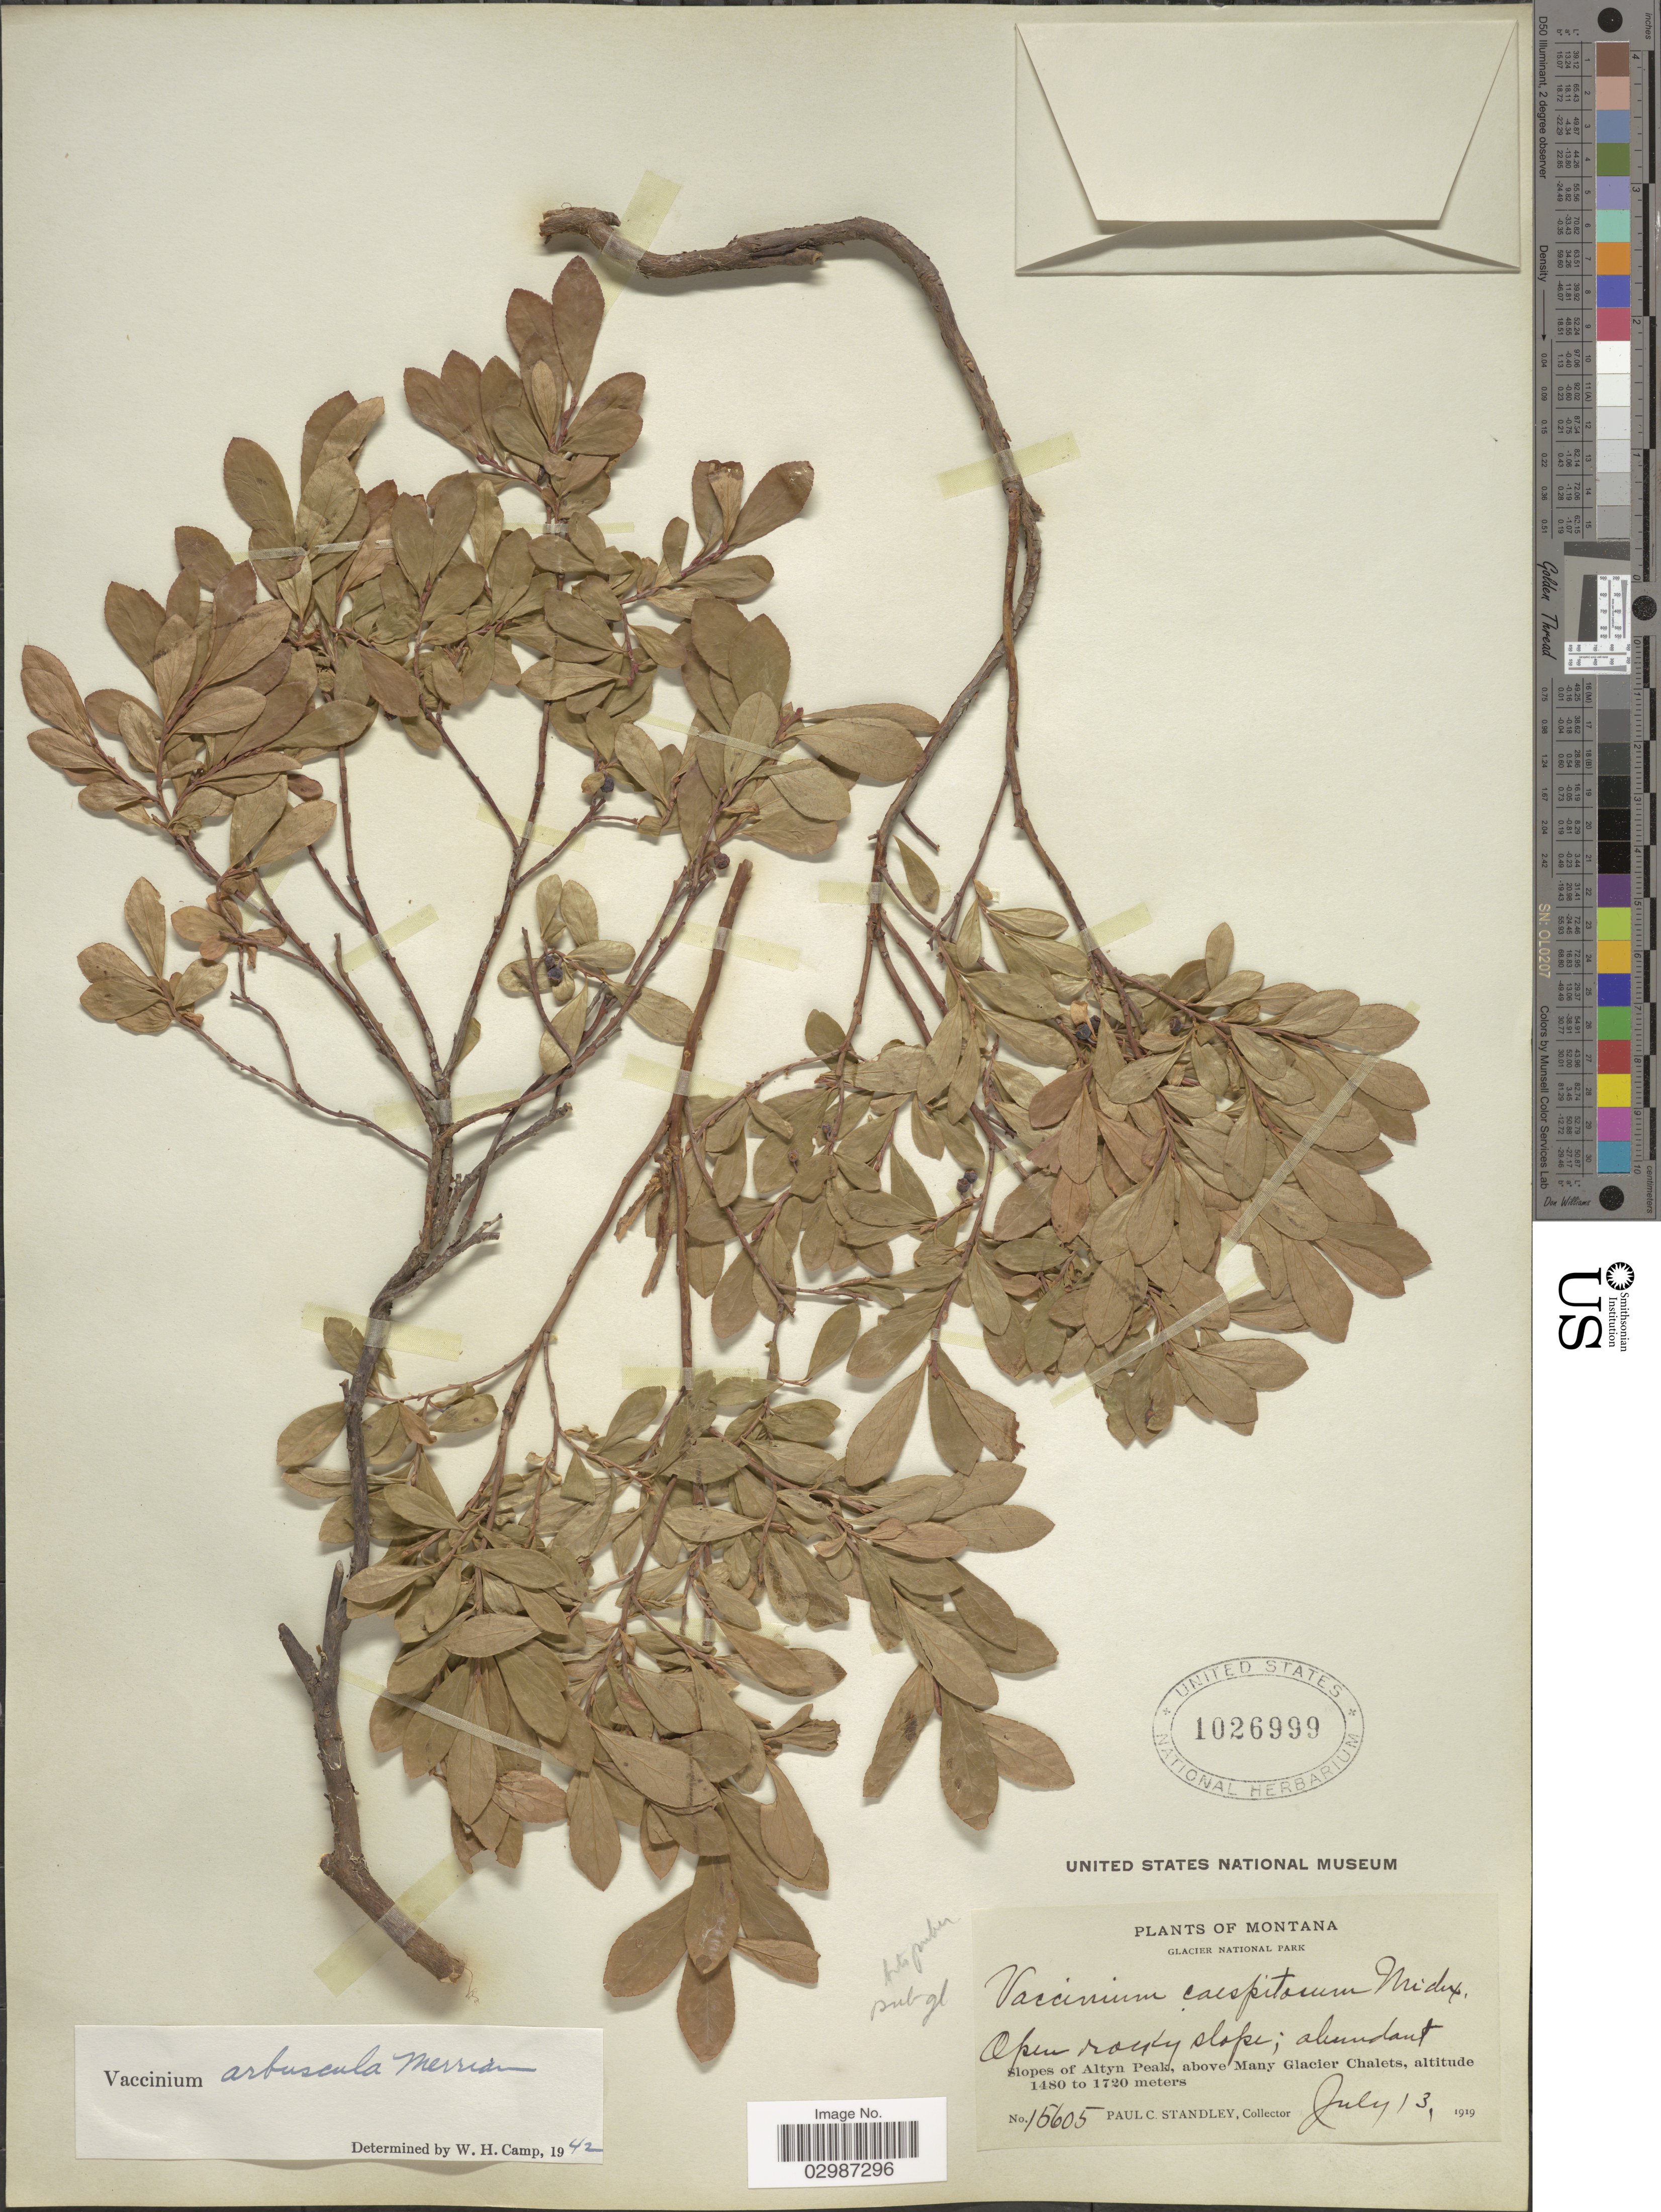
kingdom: Plantae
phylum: Tracheophyta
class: Magnoliopsida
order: Ericales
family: Ericaceae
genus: Vaccinium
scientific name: Vaccinium arbuscula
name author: (A. Gray) Merriam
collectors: P. C. Standley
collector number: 15605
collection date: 1919-07-13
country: United States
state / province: Montana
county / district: Glacier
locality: Glacier National Park, Slopes of Altyn Peak, above Many Glacier Chalets.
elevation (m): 1480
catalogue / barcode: US 1026999